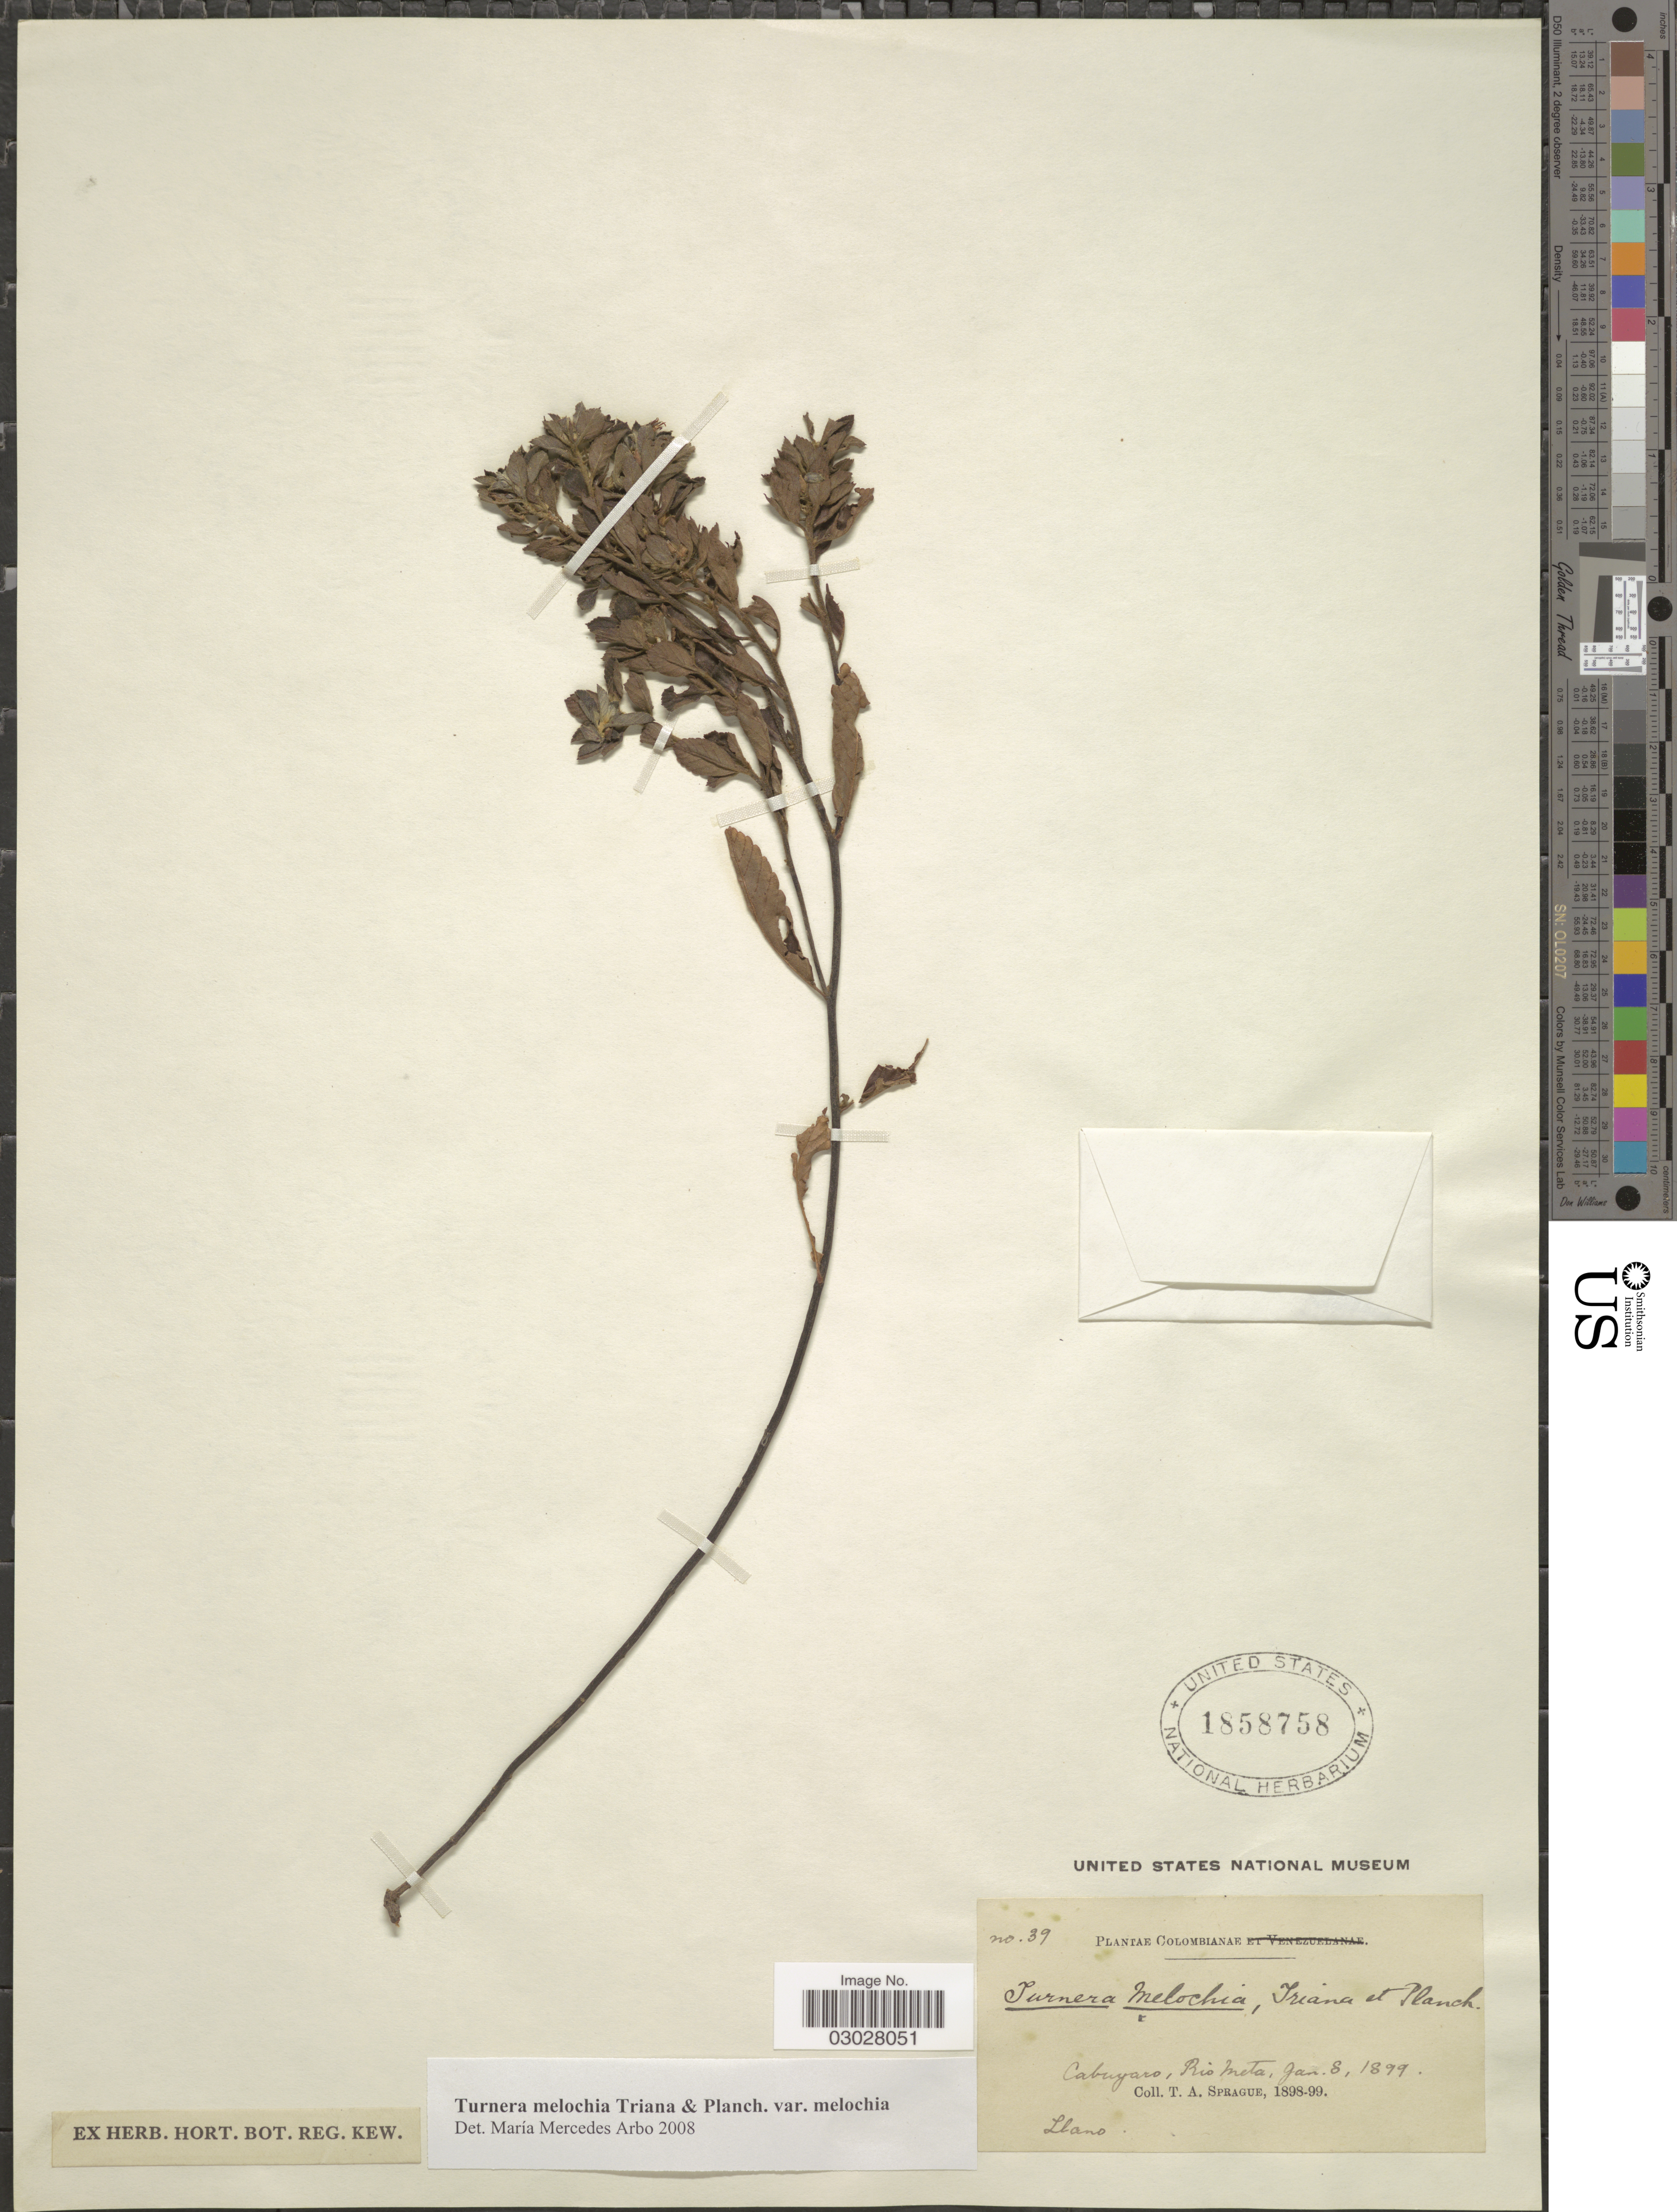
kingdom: Plantae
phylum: Tracheophyta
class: Magnoliopsida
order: Malpighiales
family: Turneraceae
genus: Turnera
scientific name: Turnera melochia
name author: Triana & Planch.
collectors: T. A. Sprague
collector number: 39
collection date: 1899-01-08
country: Colombia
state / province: Meta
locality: Cabuyaro, Rio Meta.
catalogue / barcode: US 1858758